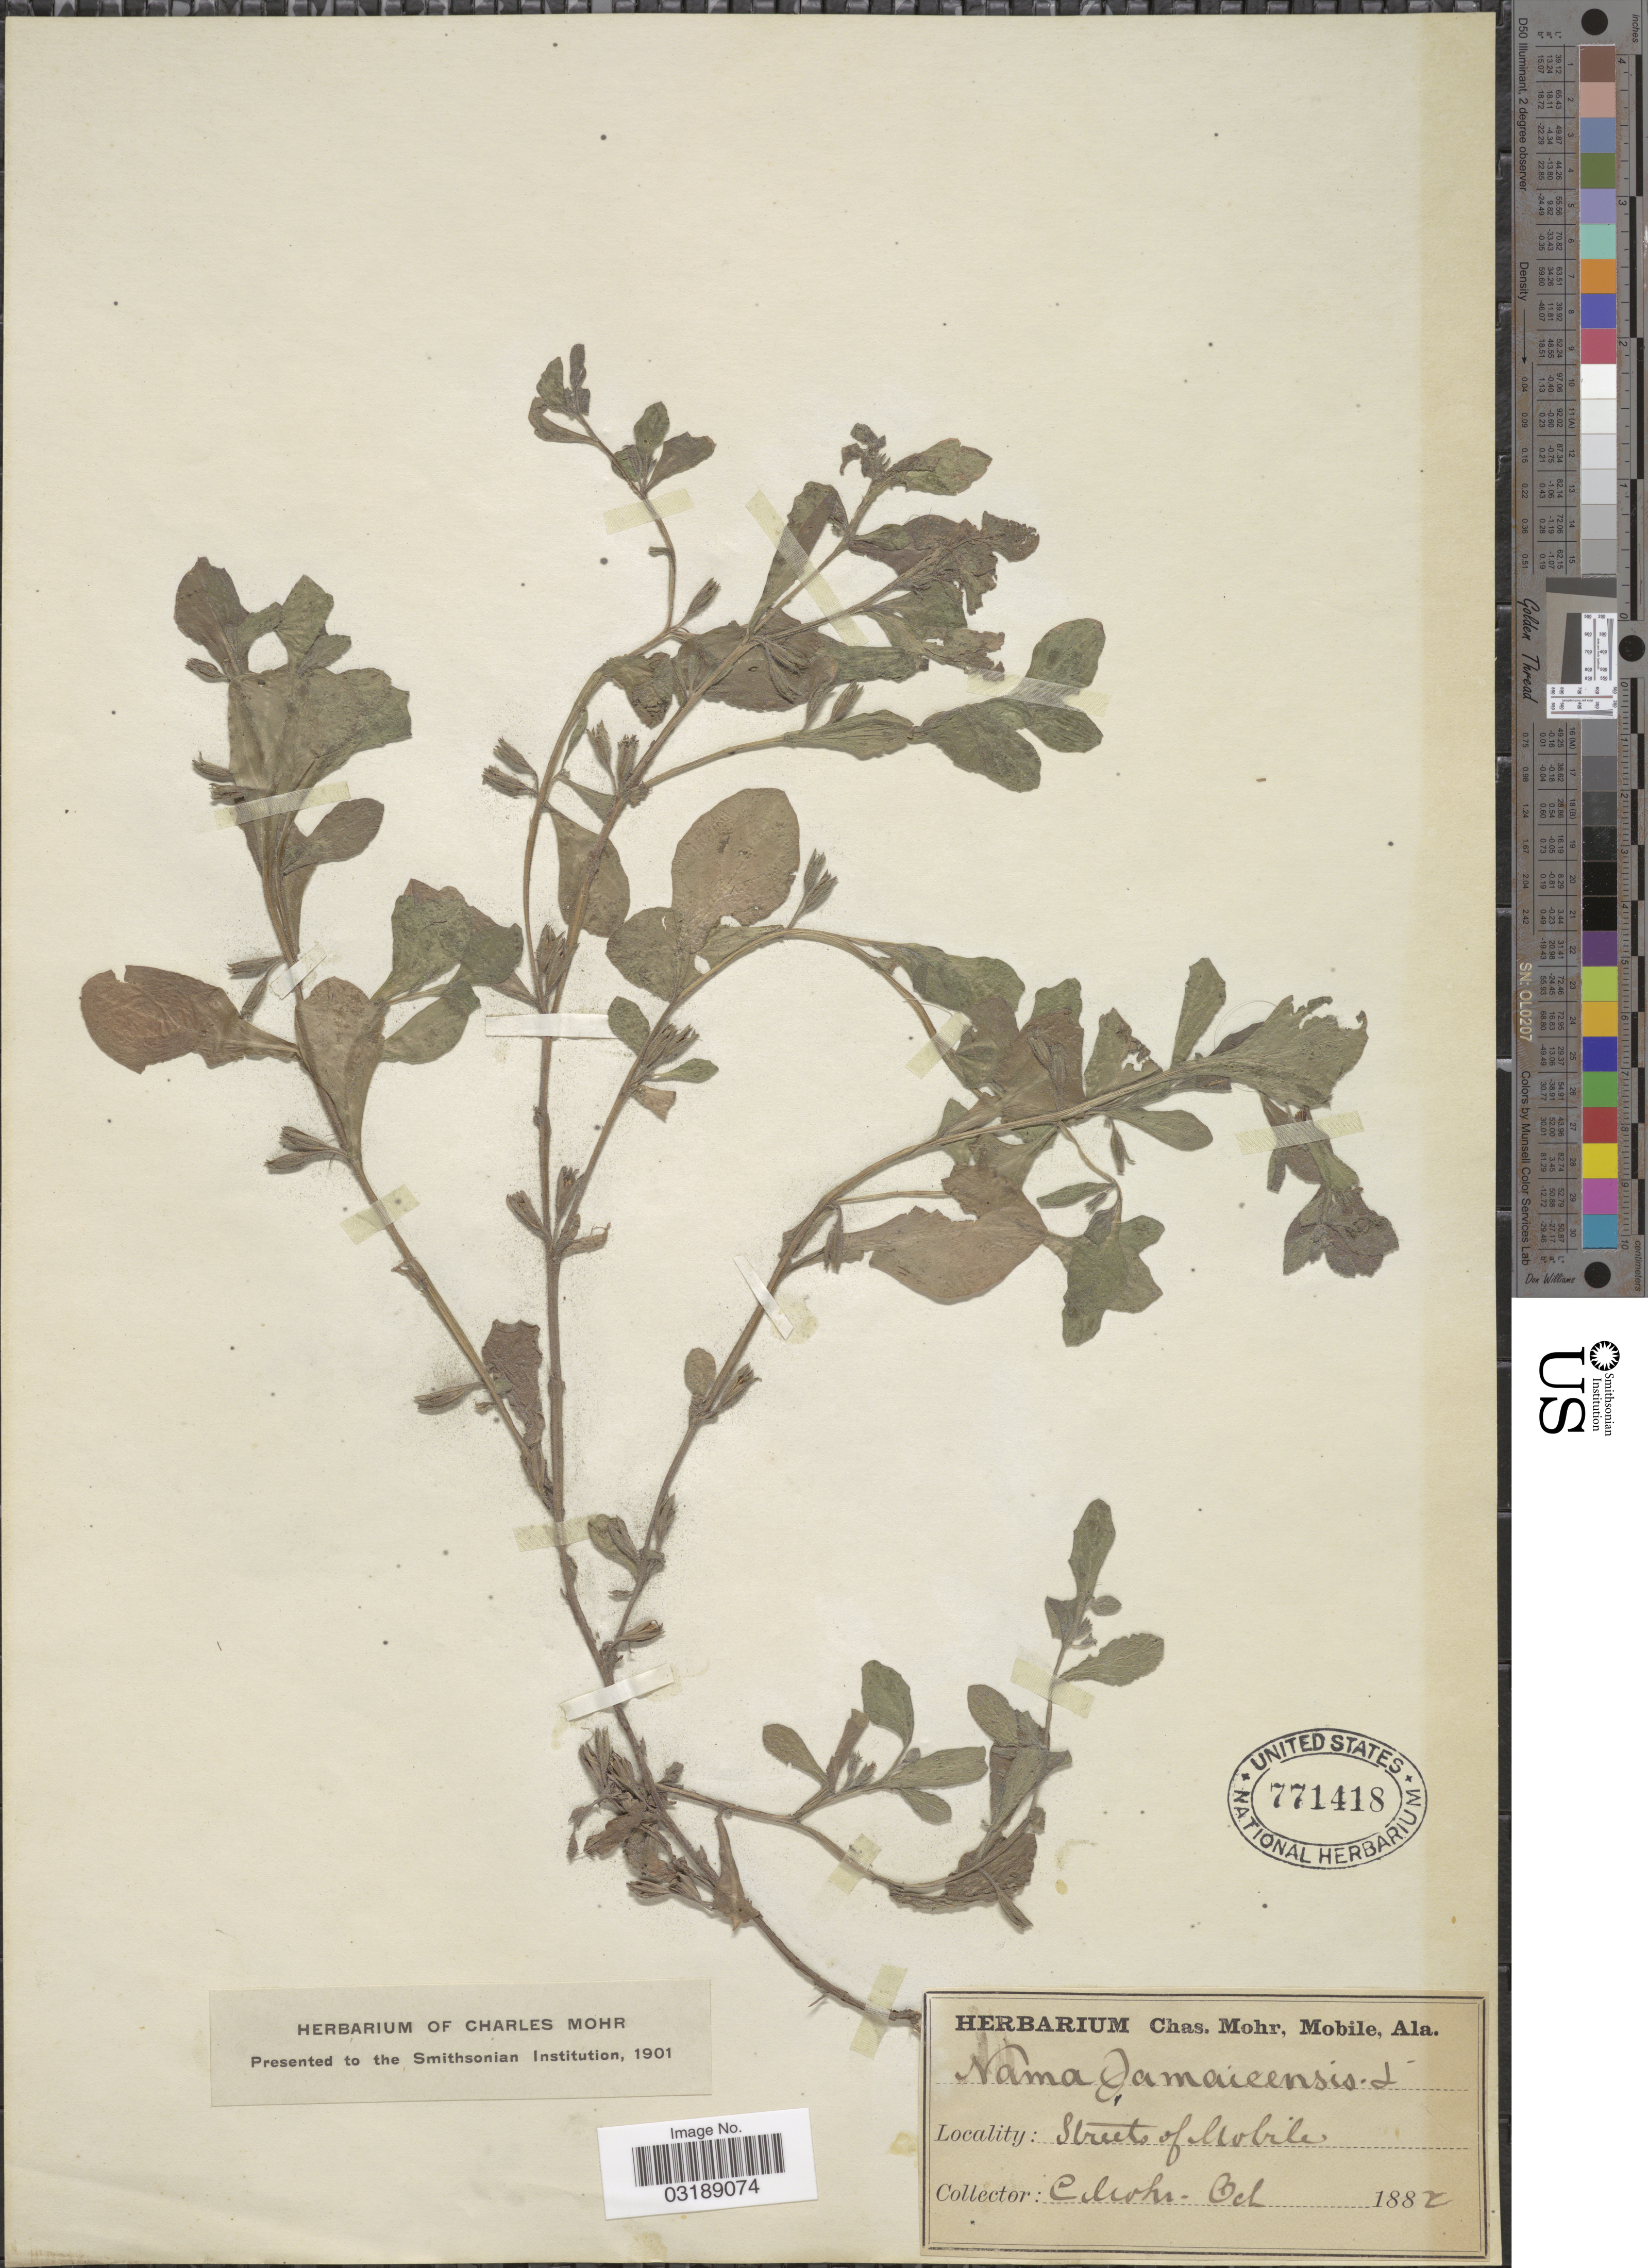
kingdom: Plantae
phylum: Tracheophyta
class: Magnoliopsida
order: Boraginales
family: Namaceae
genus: Nama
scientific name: Nama jamaicensis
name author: L.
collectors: Mohr, C. T. (herbarium)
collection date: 1882-10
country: United States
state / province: Alabama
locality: Streets of Mobile.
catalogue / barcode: US 771418